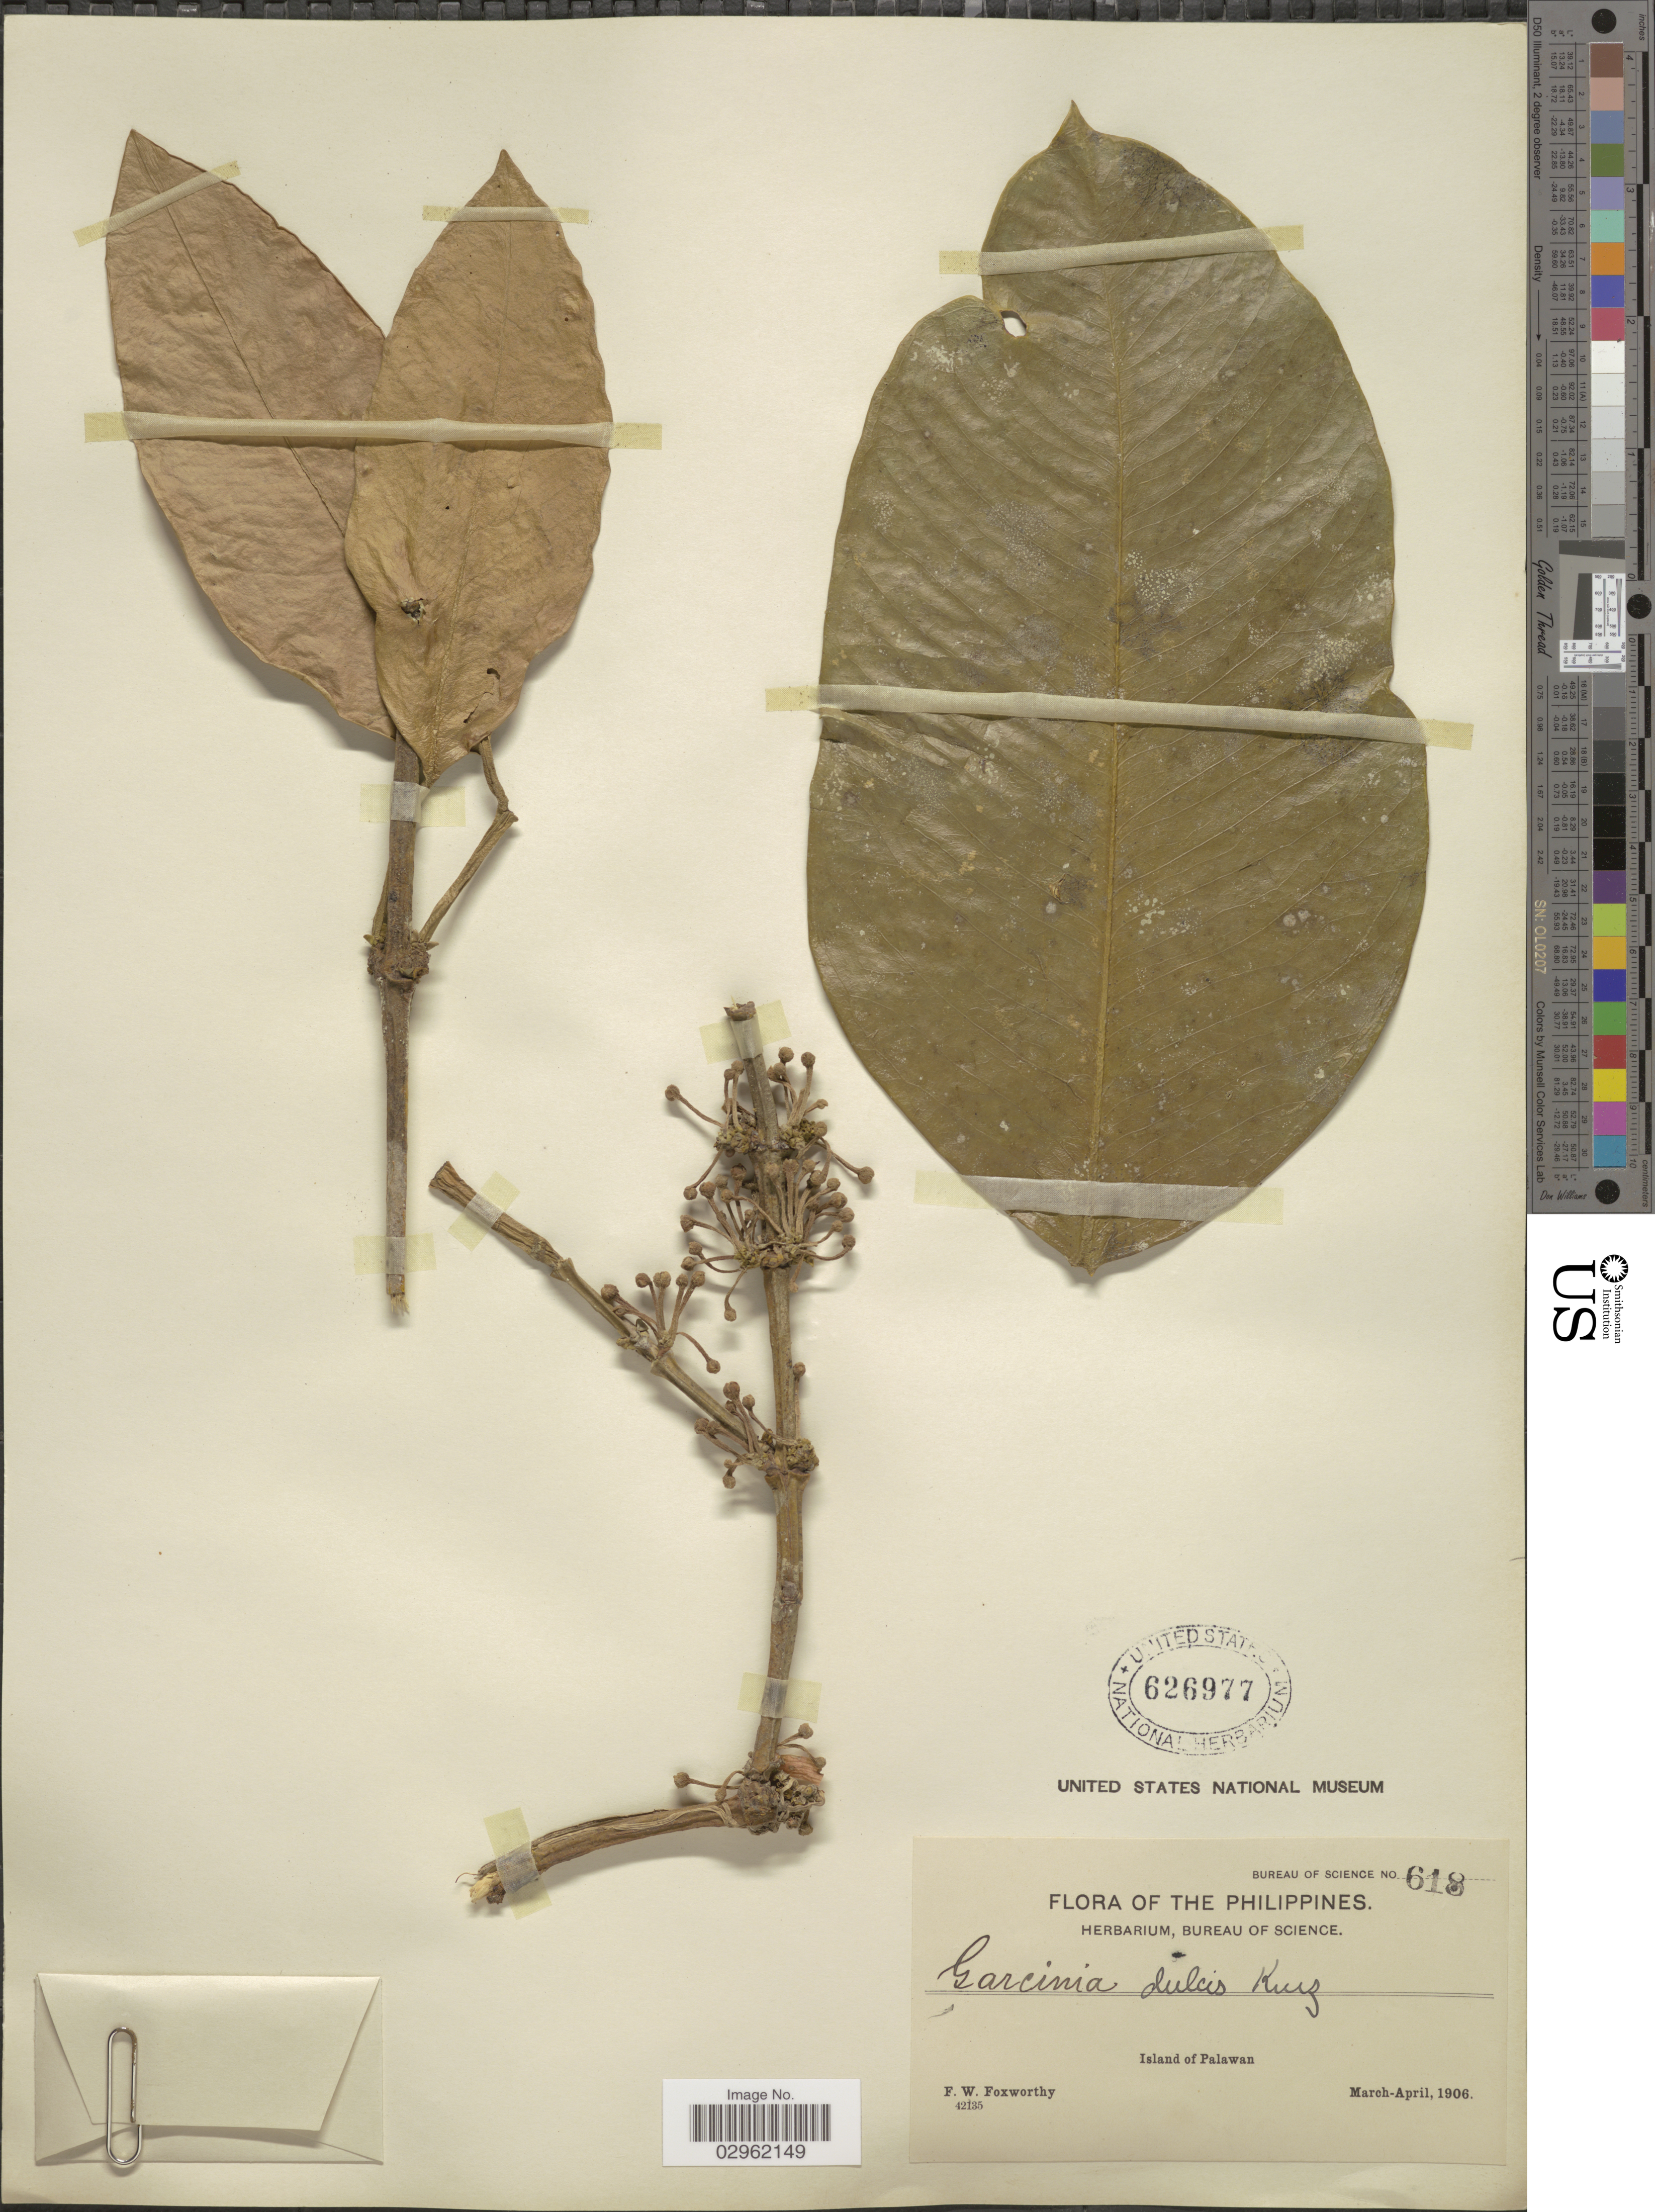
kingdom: Plantae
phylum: Tracheophyta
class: Magnoliopsida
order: Malpighiales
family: Clusiaceae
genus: Garcinia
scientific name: Garcinia dulcis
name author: (Roxb.) Kurz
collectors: F. W. Foxworthy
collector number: Bureau of Science 618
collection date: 1906-03/1906-04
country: Philippines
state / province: Mimaropa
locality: Island of Palawan.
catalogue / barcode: US 626977